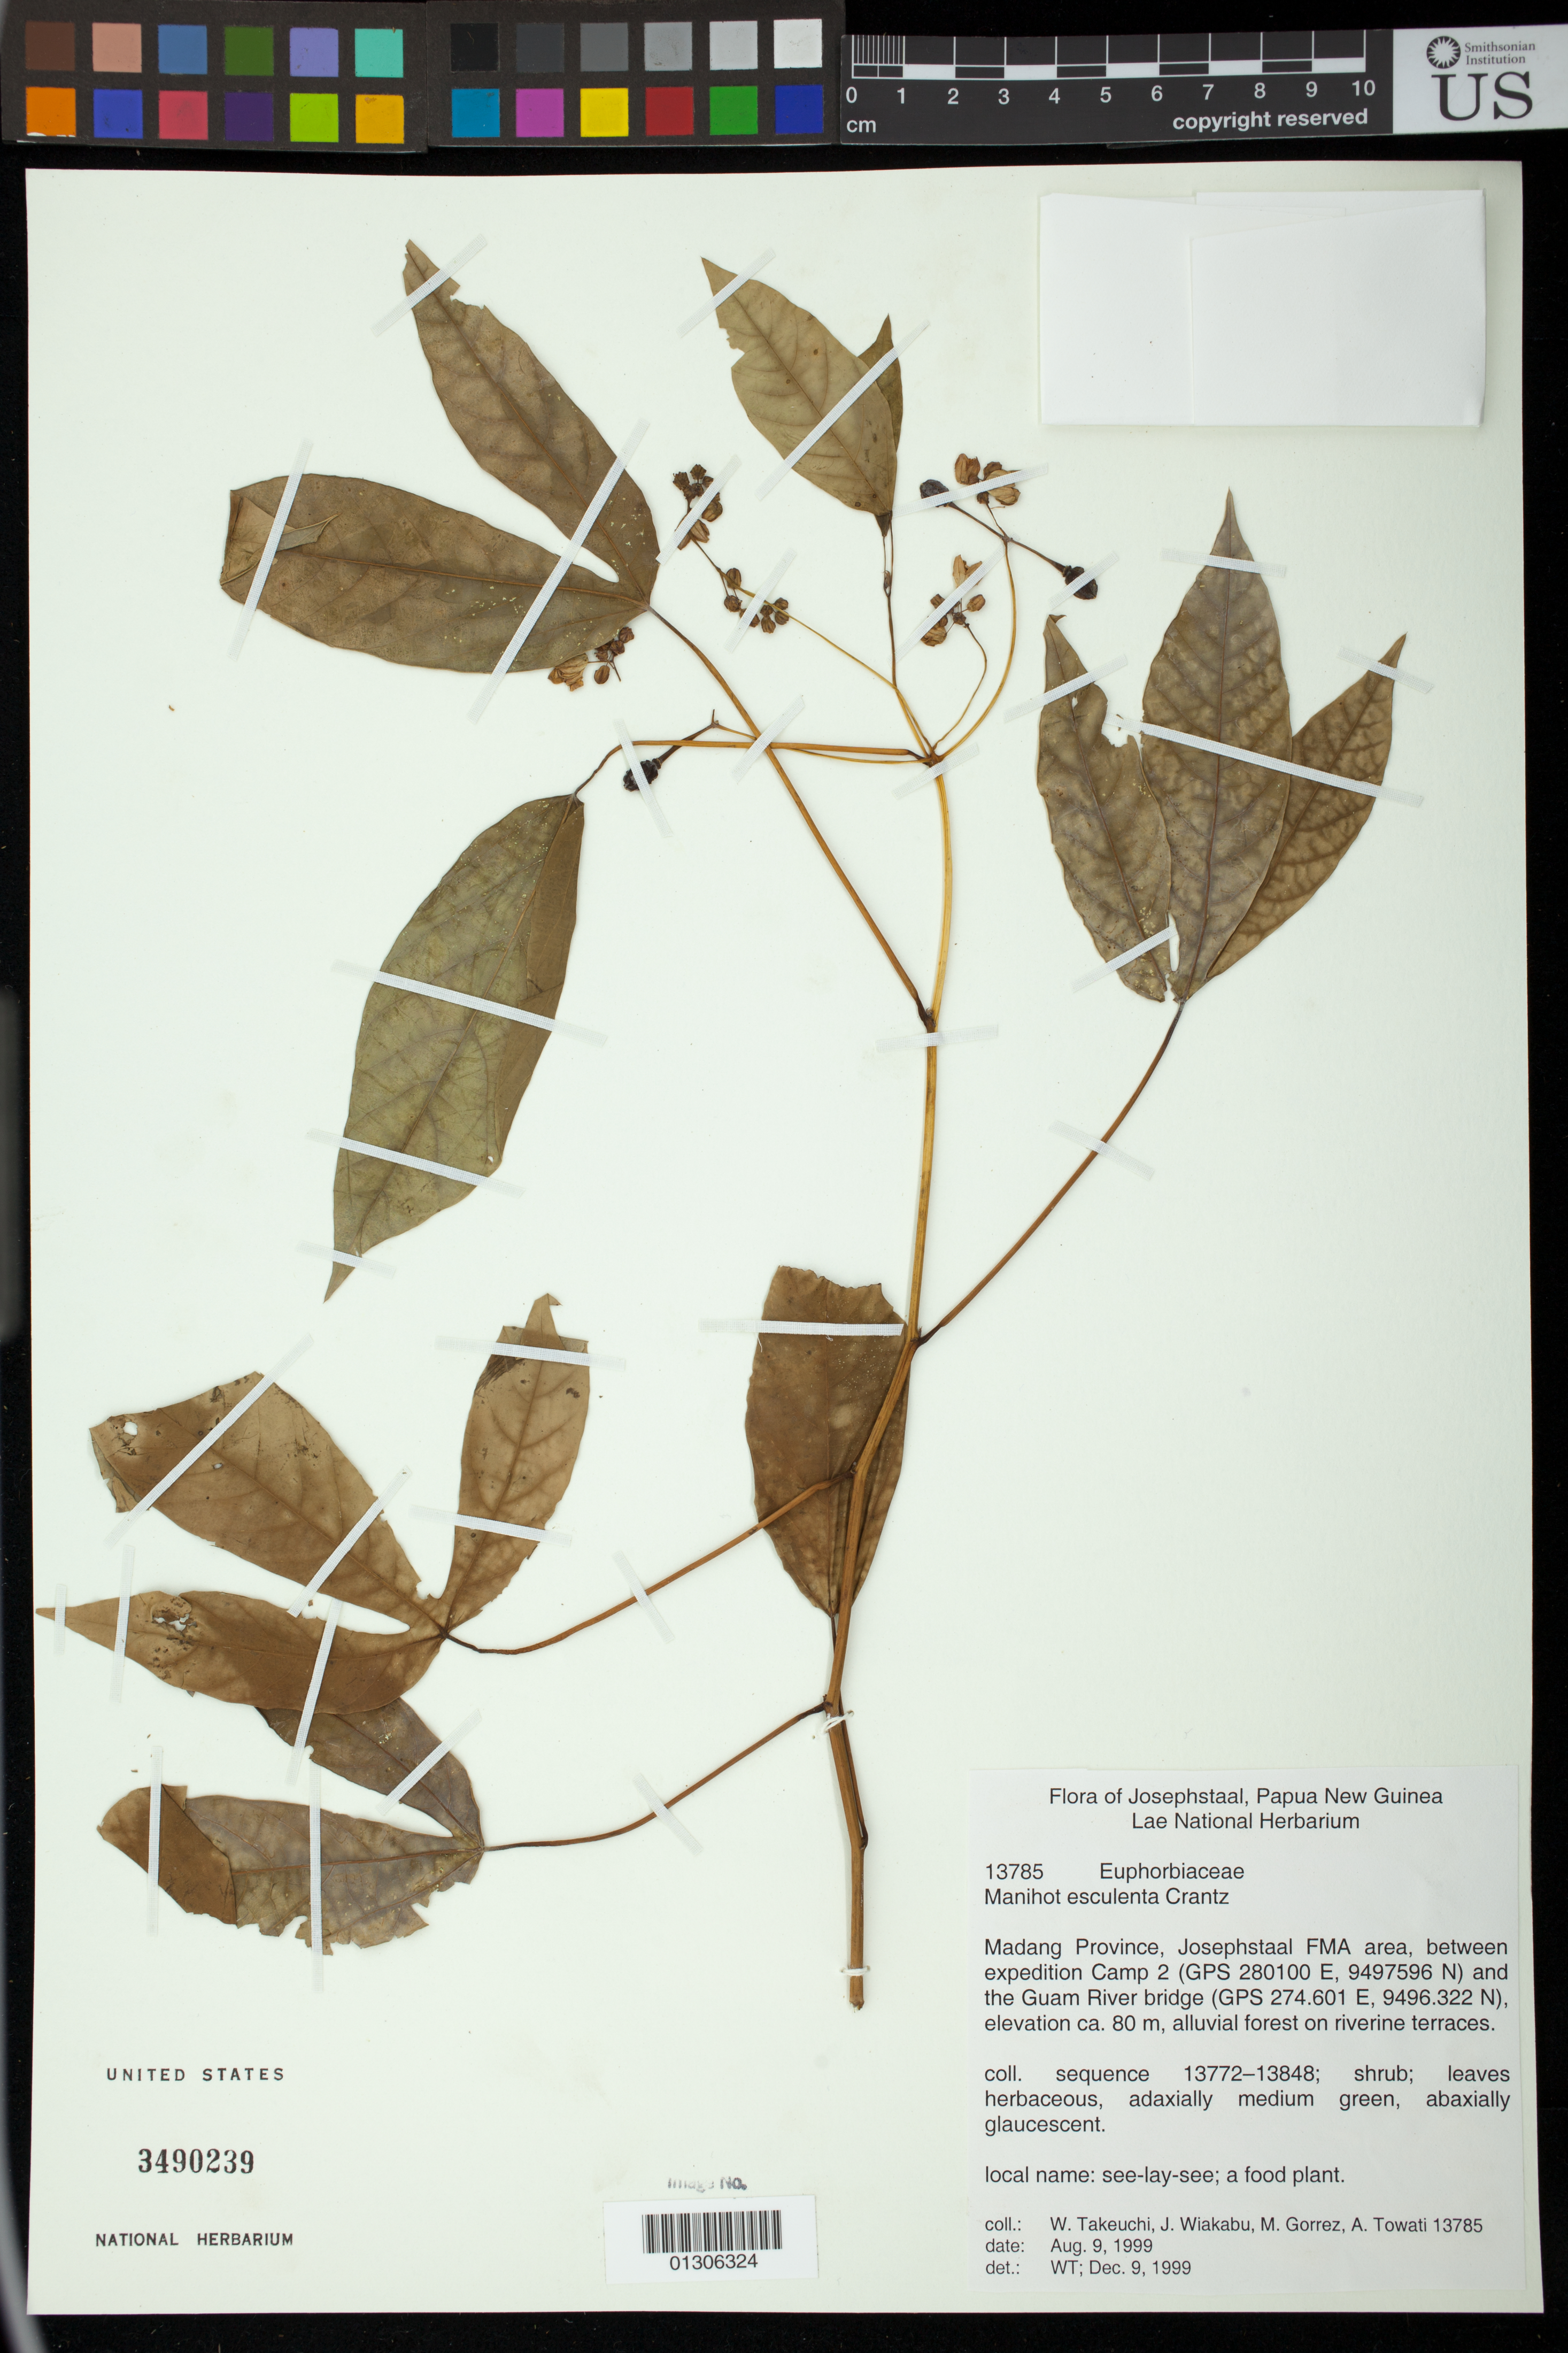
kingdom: Plantae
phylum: Tracheophyta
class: Magnoliopsida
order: Malpighiales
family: Euphorbiaceae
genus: Manihot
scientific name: Manihot esculenta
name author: Crantz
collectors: W. Takeuchi, J. Wiakabu, M. Gorrez & A. Towati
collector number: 13785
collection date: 1999-08-09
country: Papua New Guinea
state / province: Madang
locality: Josephstaal FMA area, between expedition Camp 2 (GPS 280100 E, 9497596 N) and the Guam River bridge (GPS 274.601 E, 9496.322 N) alluvial forest on riverine terraces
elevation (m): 80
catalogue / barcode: US 3490239